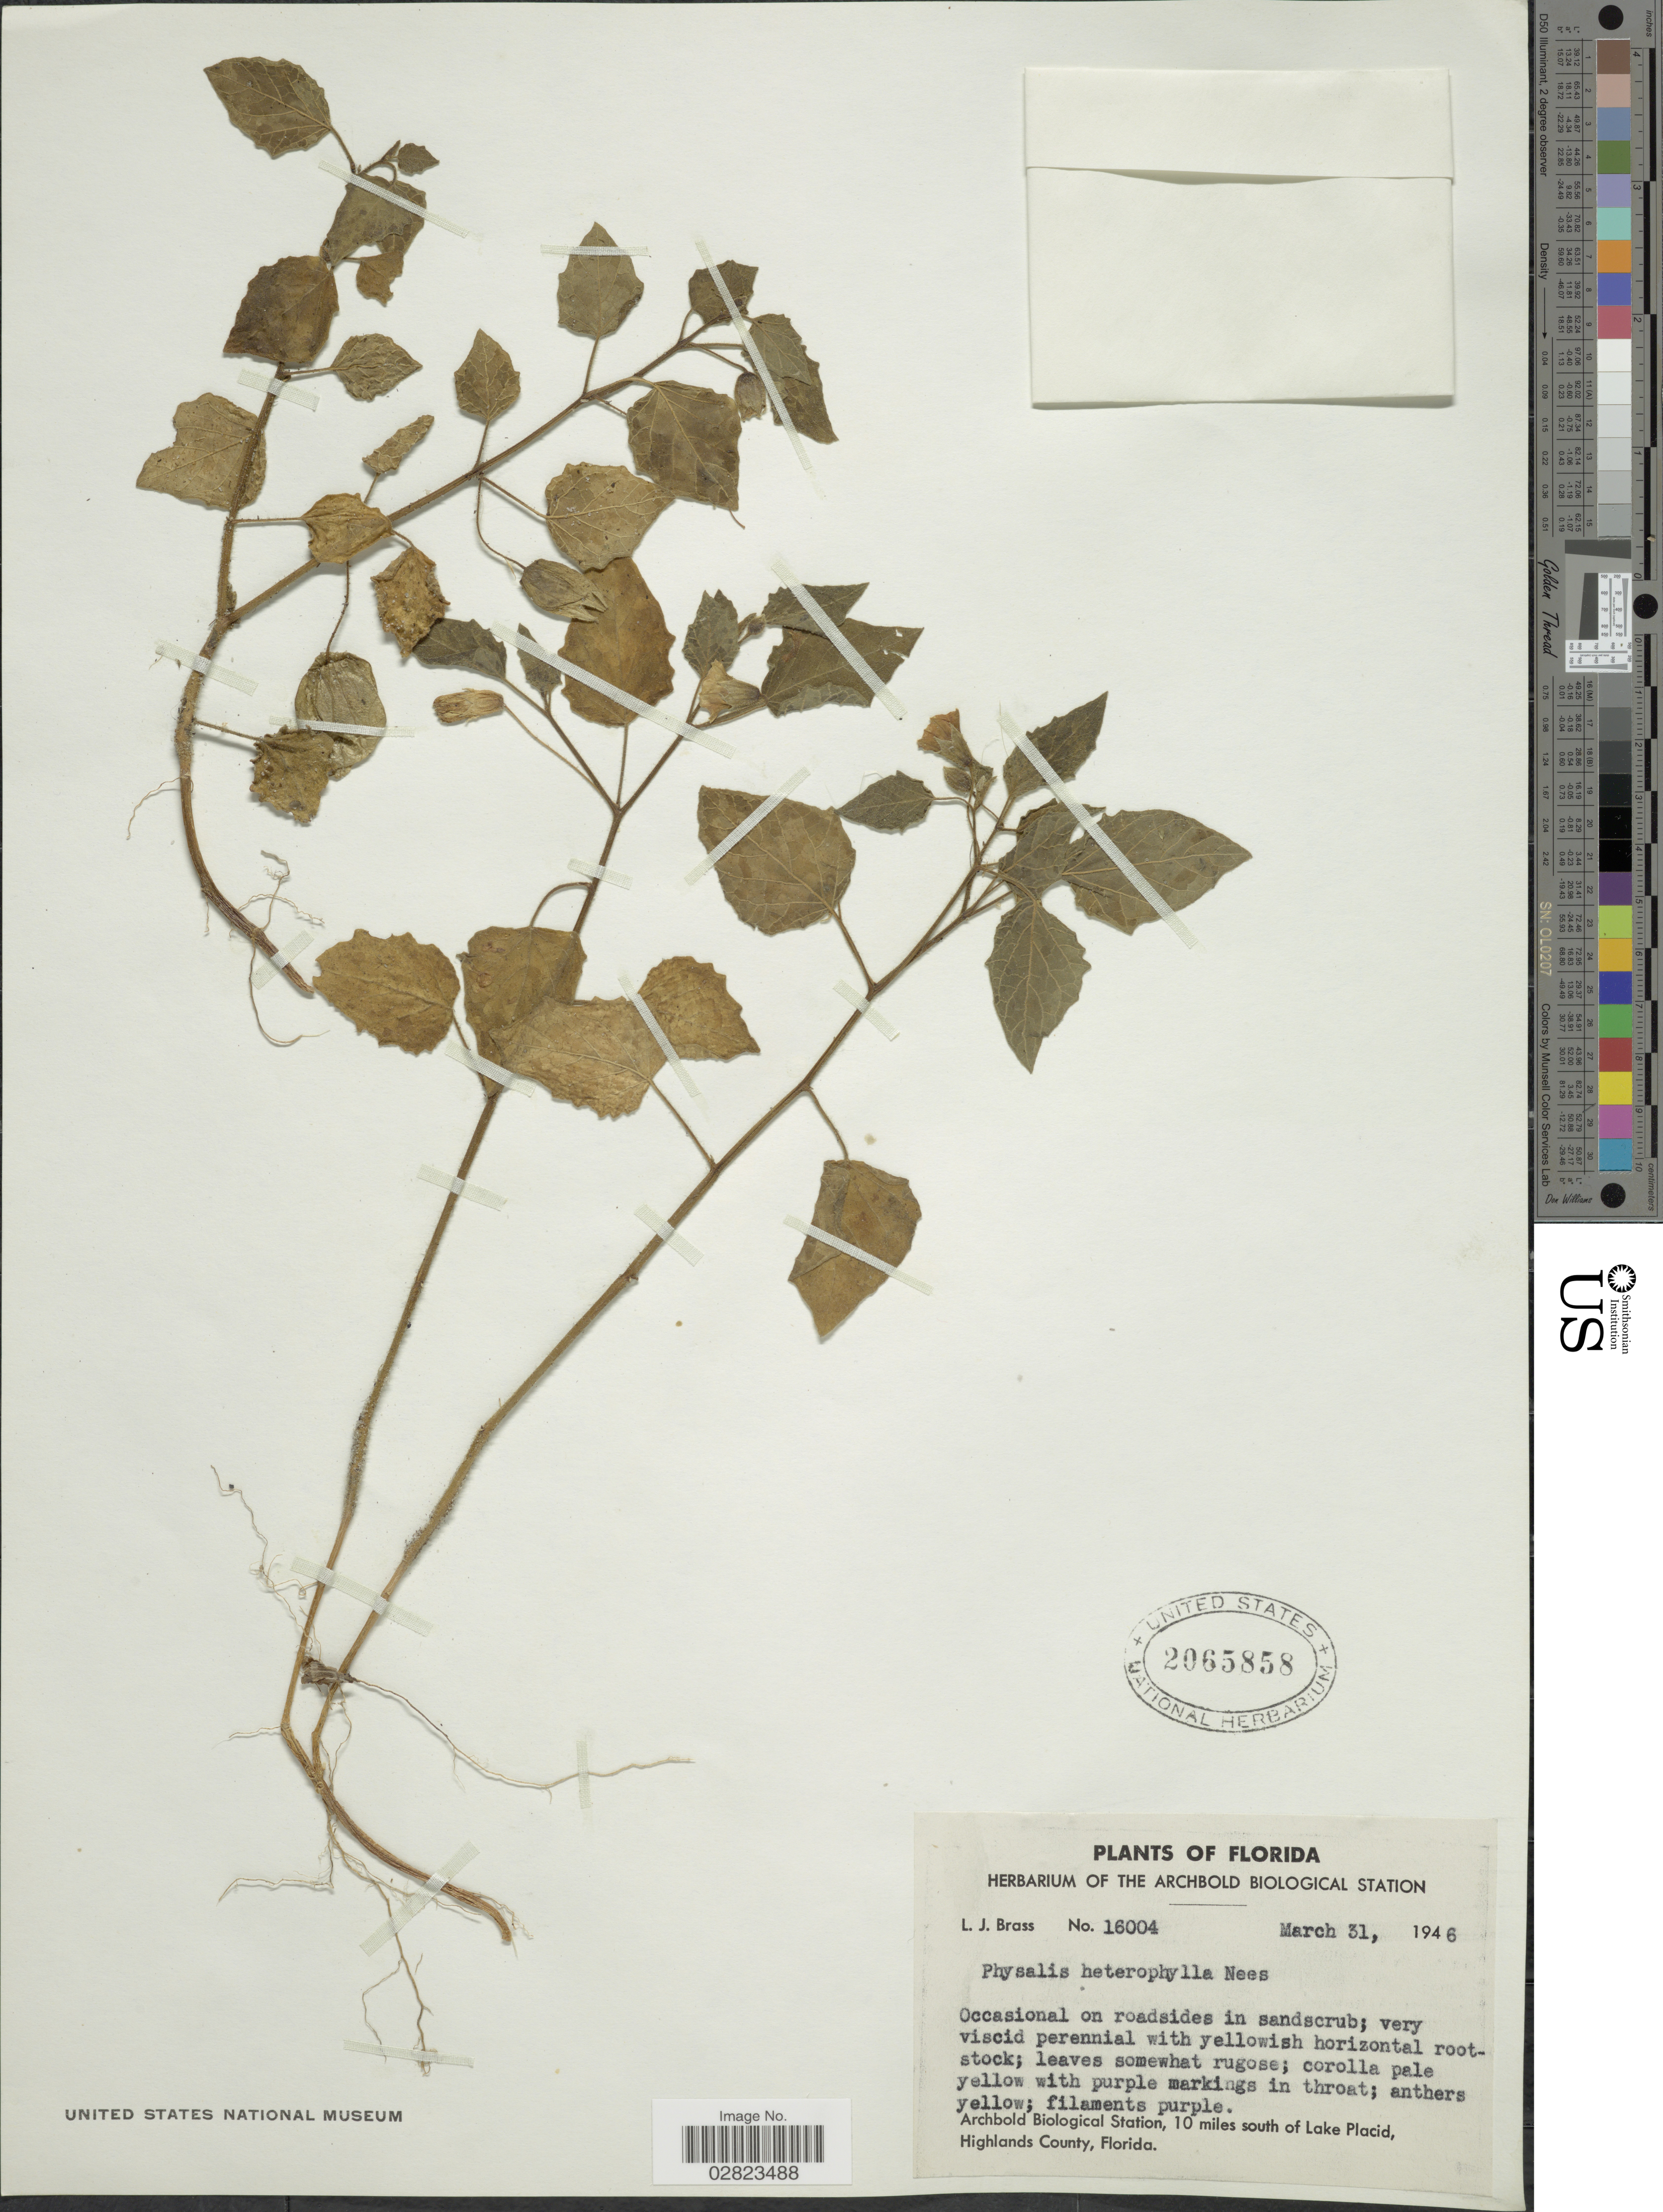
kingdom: Plantae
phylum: Tracheophyta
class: Magnoliopsida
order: Solanales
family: Solanaceae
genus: Physalis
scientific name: Physalis heterophylla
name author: Nees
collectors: L. J. Brass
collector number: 16004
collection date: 1946-03-31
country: United States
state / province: Florida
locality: Archbold Biological Station, 10 miles south of Lake Placid, Highlands County.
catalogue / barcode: US 2065858